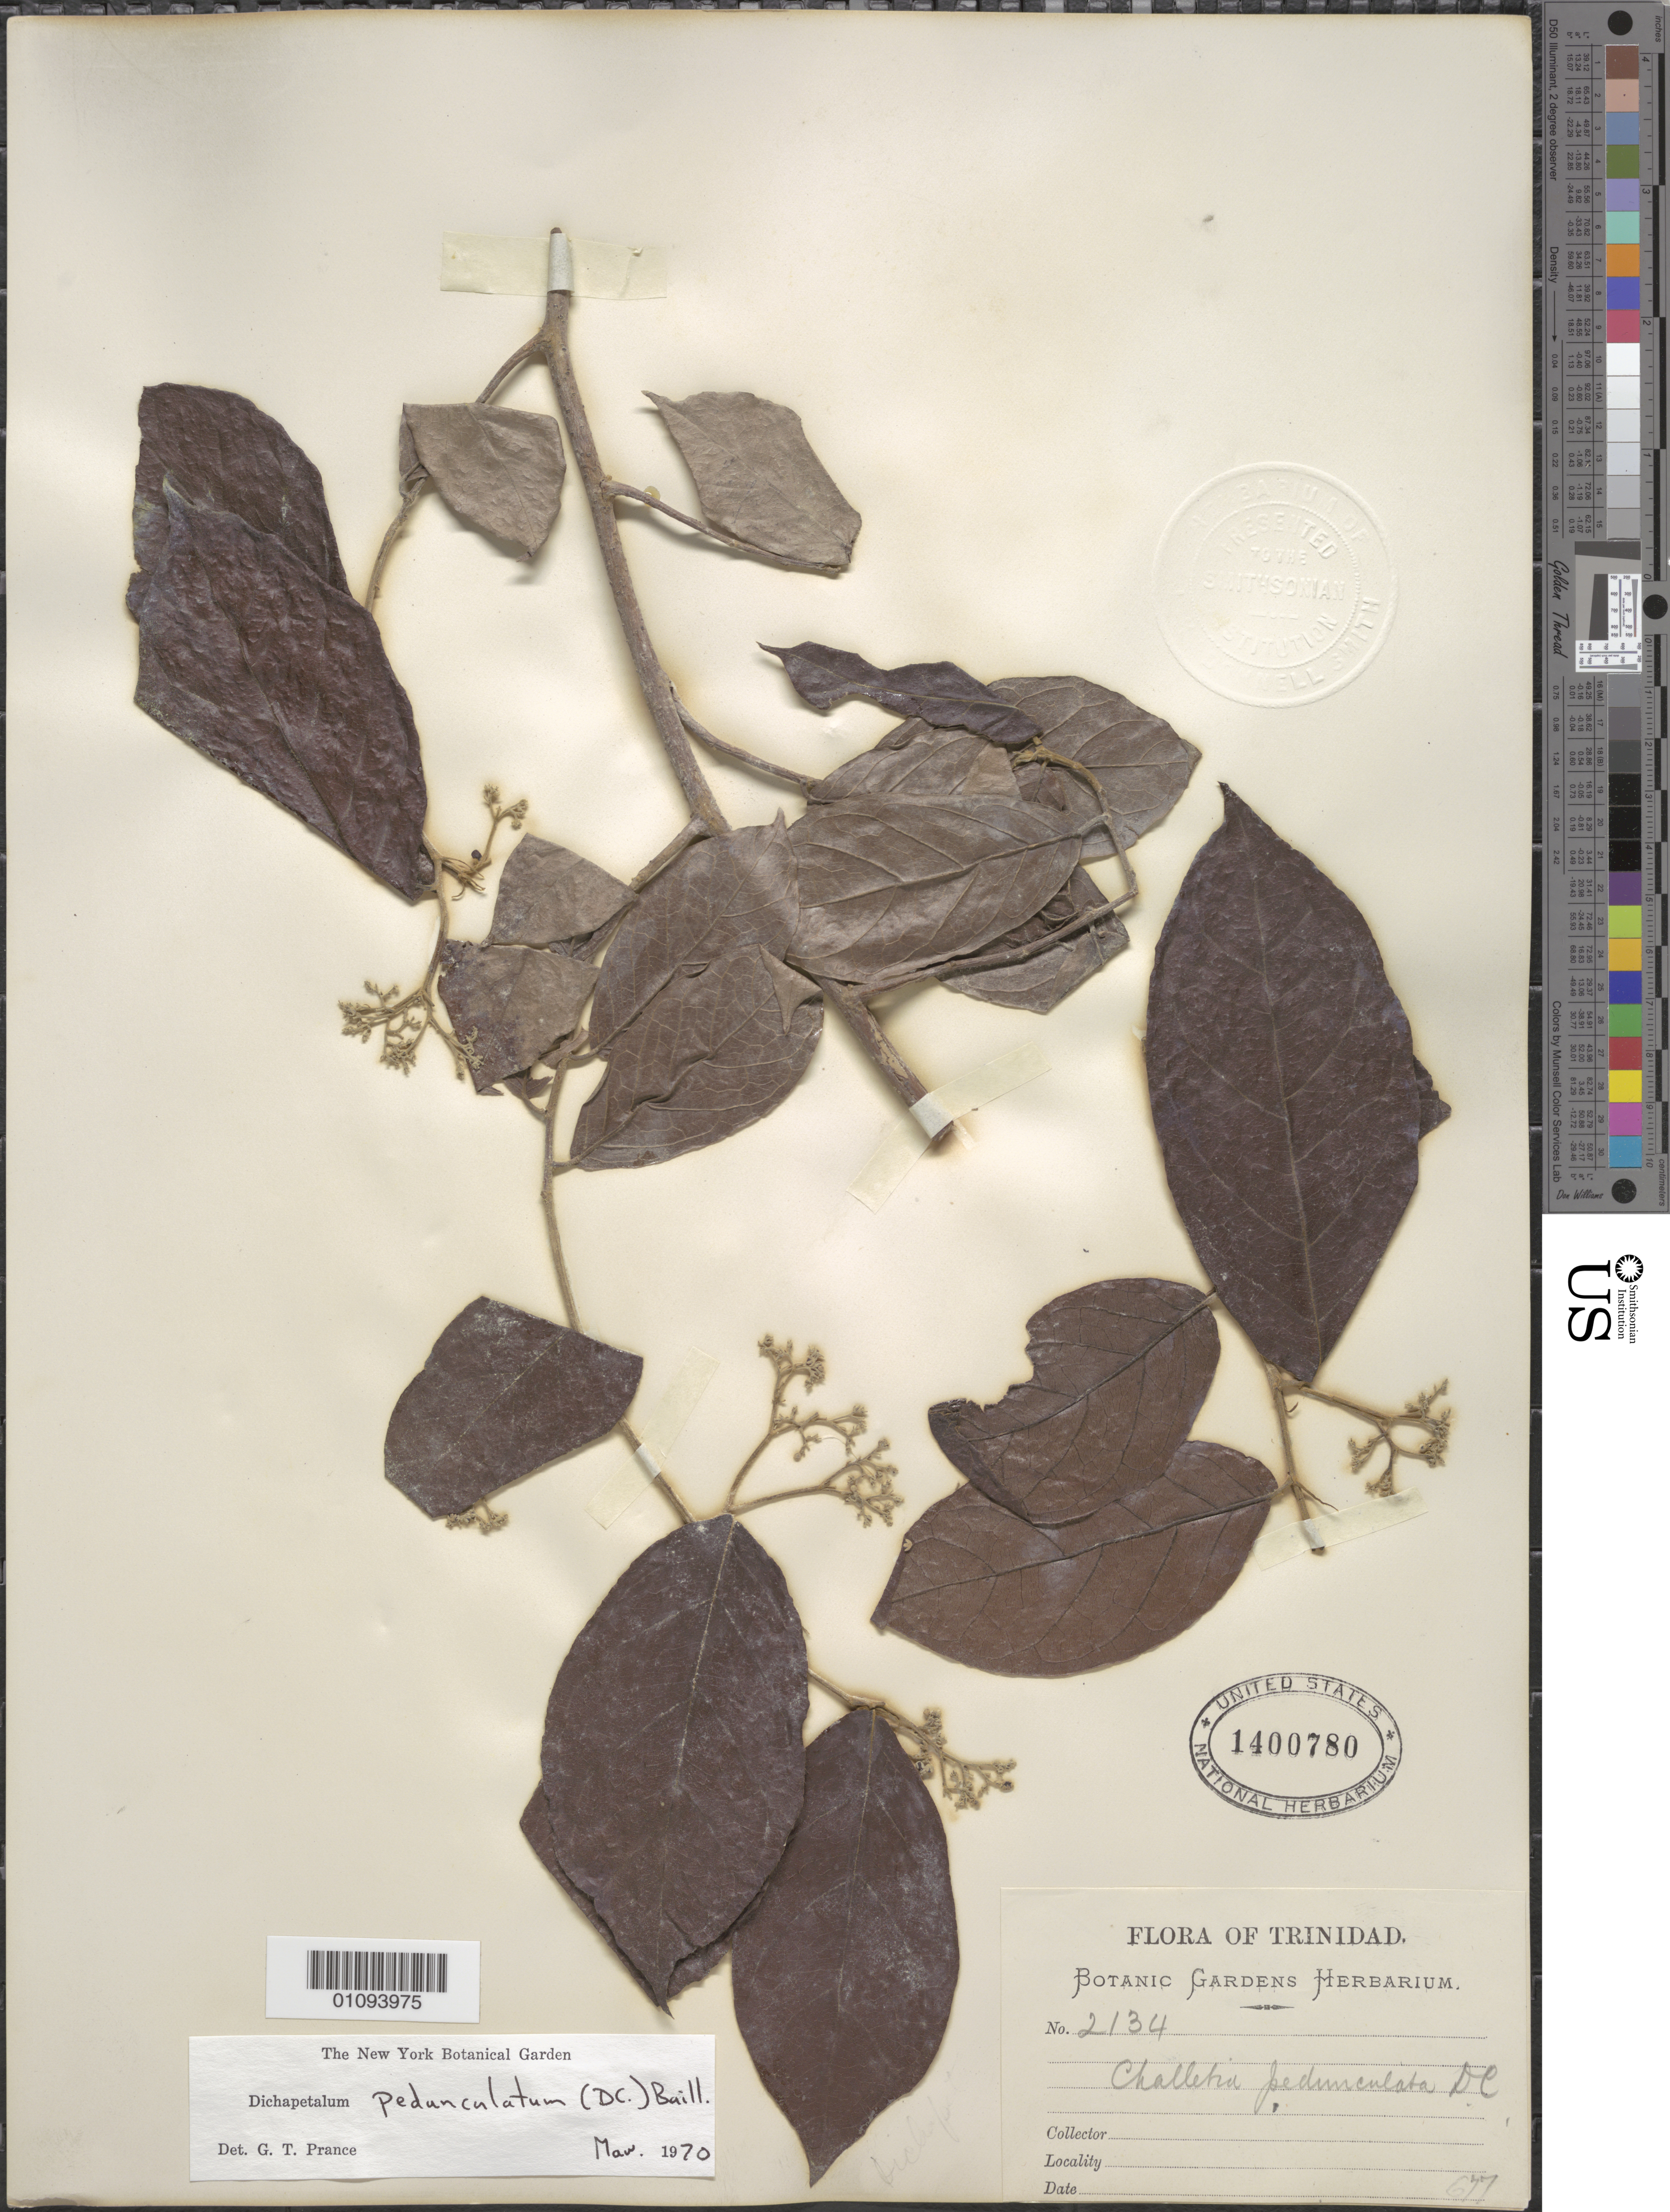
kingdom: Plantae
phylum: Tracheophyta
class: Magnoliopsida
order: Malpighiales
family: Dichapetalaceae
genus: Dichapetalum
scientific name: Dichapetalum pedunculatum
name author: (DC.) Baill.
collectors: Botanic Gardens Herbarium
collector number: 2134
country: Trinidad and Tobago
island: Trinidad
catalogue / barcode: US 1400780